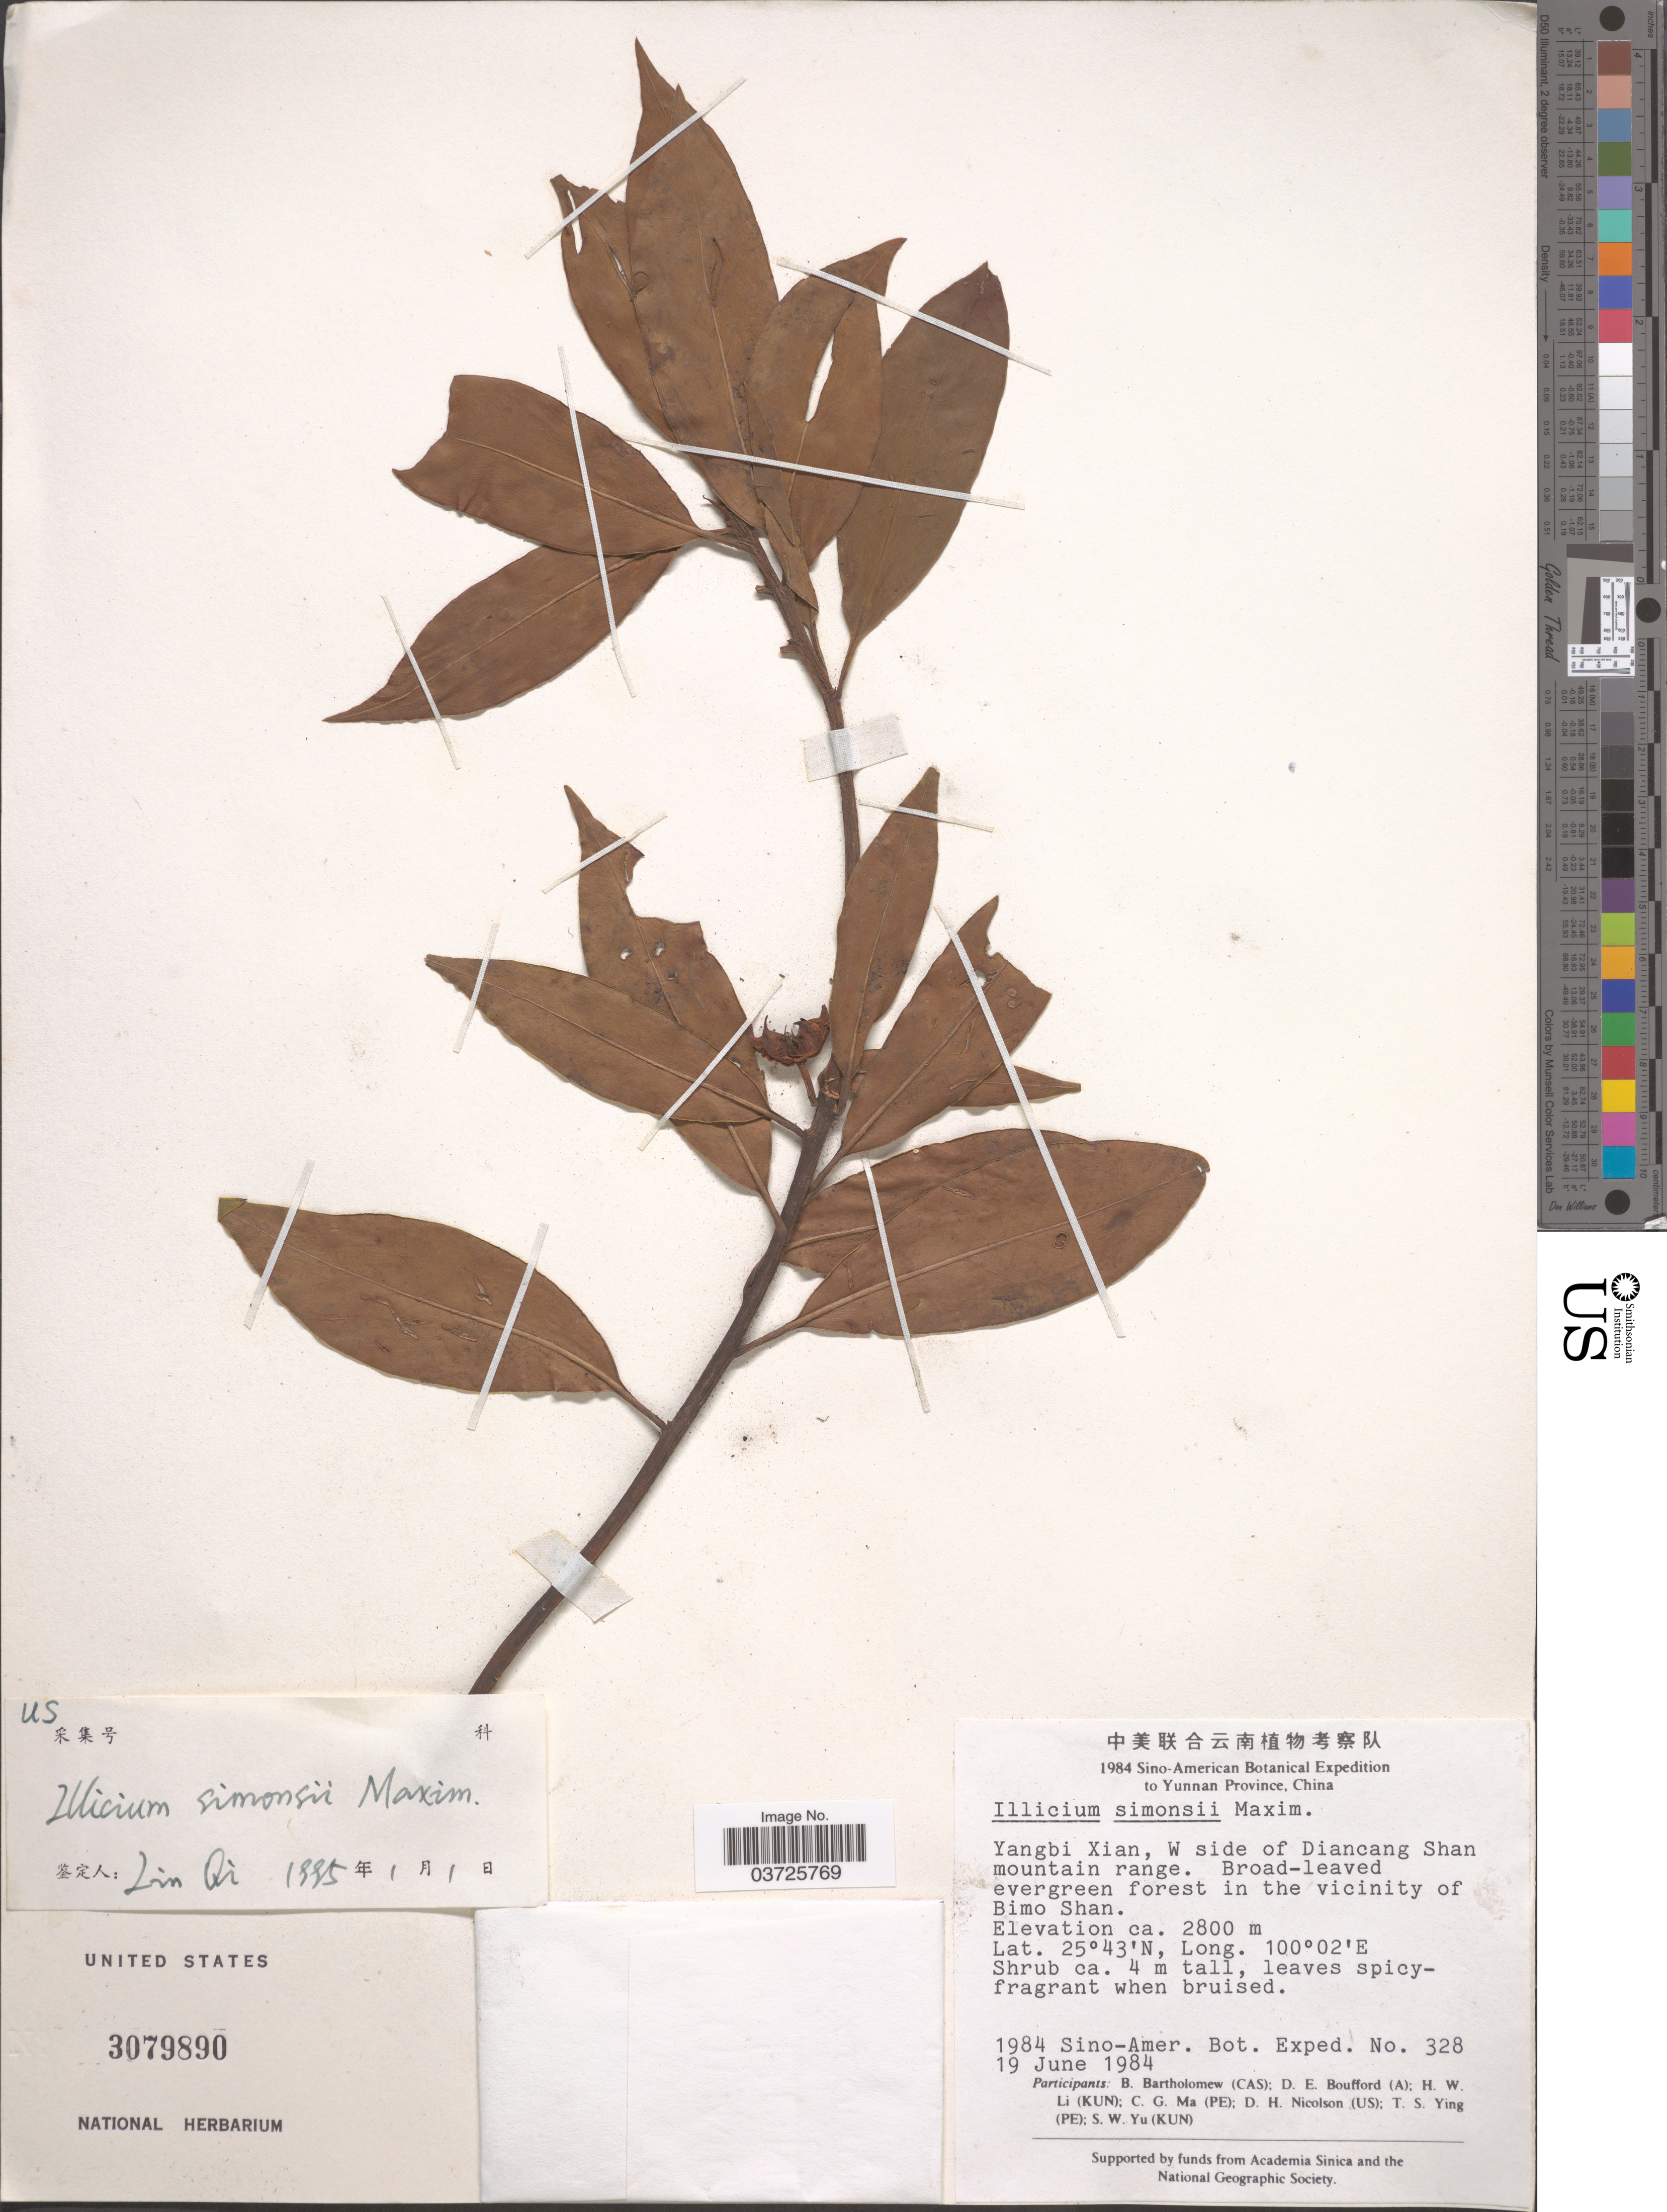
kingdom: Plantae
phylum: Tracheophyta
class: Magnoliopsida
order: Austrobaileyales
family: Schisandraceae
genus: Illicium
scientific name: Illicium simonsii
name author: Maxim.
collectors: Sino-Amer. Bot. Exped. 1984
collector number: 328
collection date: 1984-06-19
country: China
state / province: Yunnan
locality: Yangbi Xian, W side of Diancang Shan mountain range. In the vicinity of Bimo Shan.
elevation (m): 2800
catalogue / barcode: US 3079890